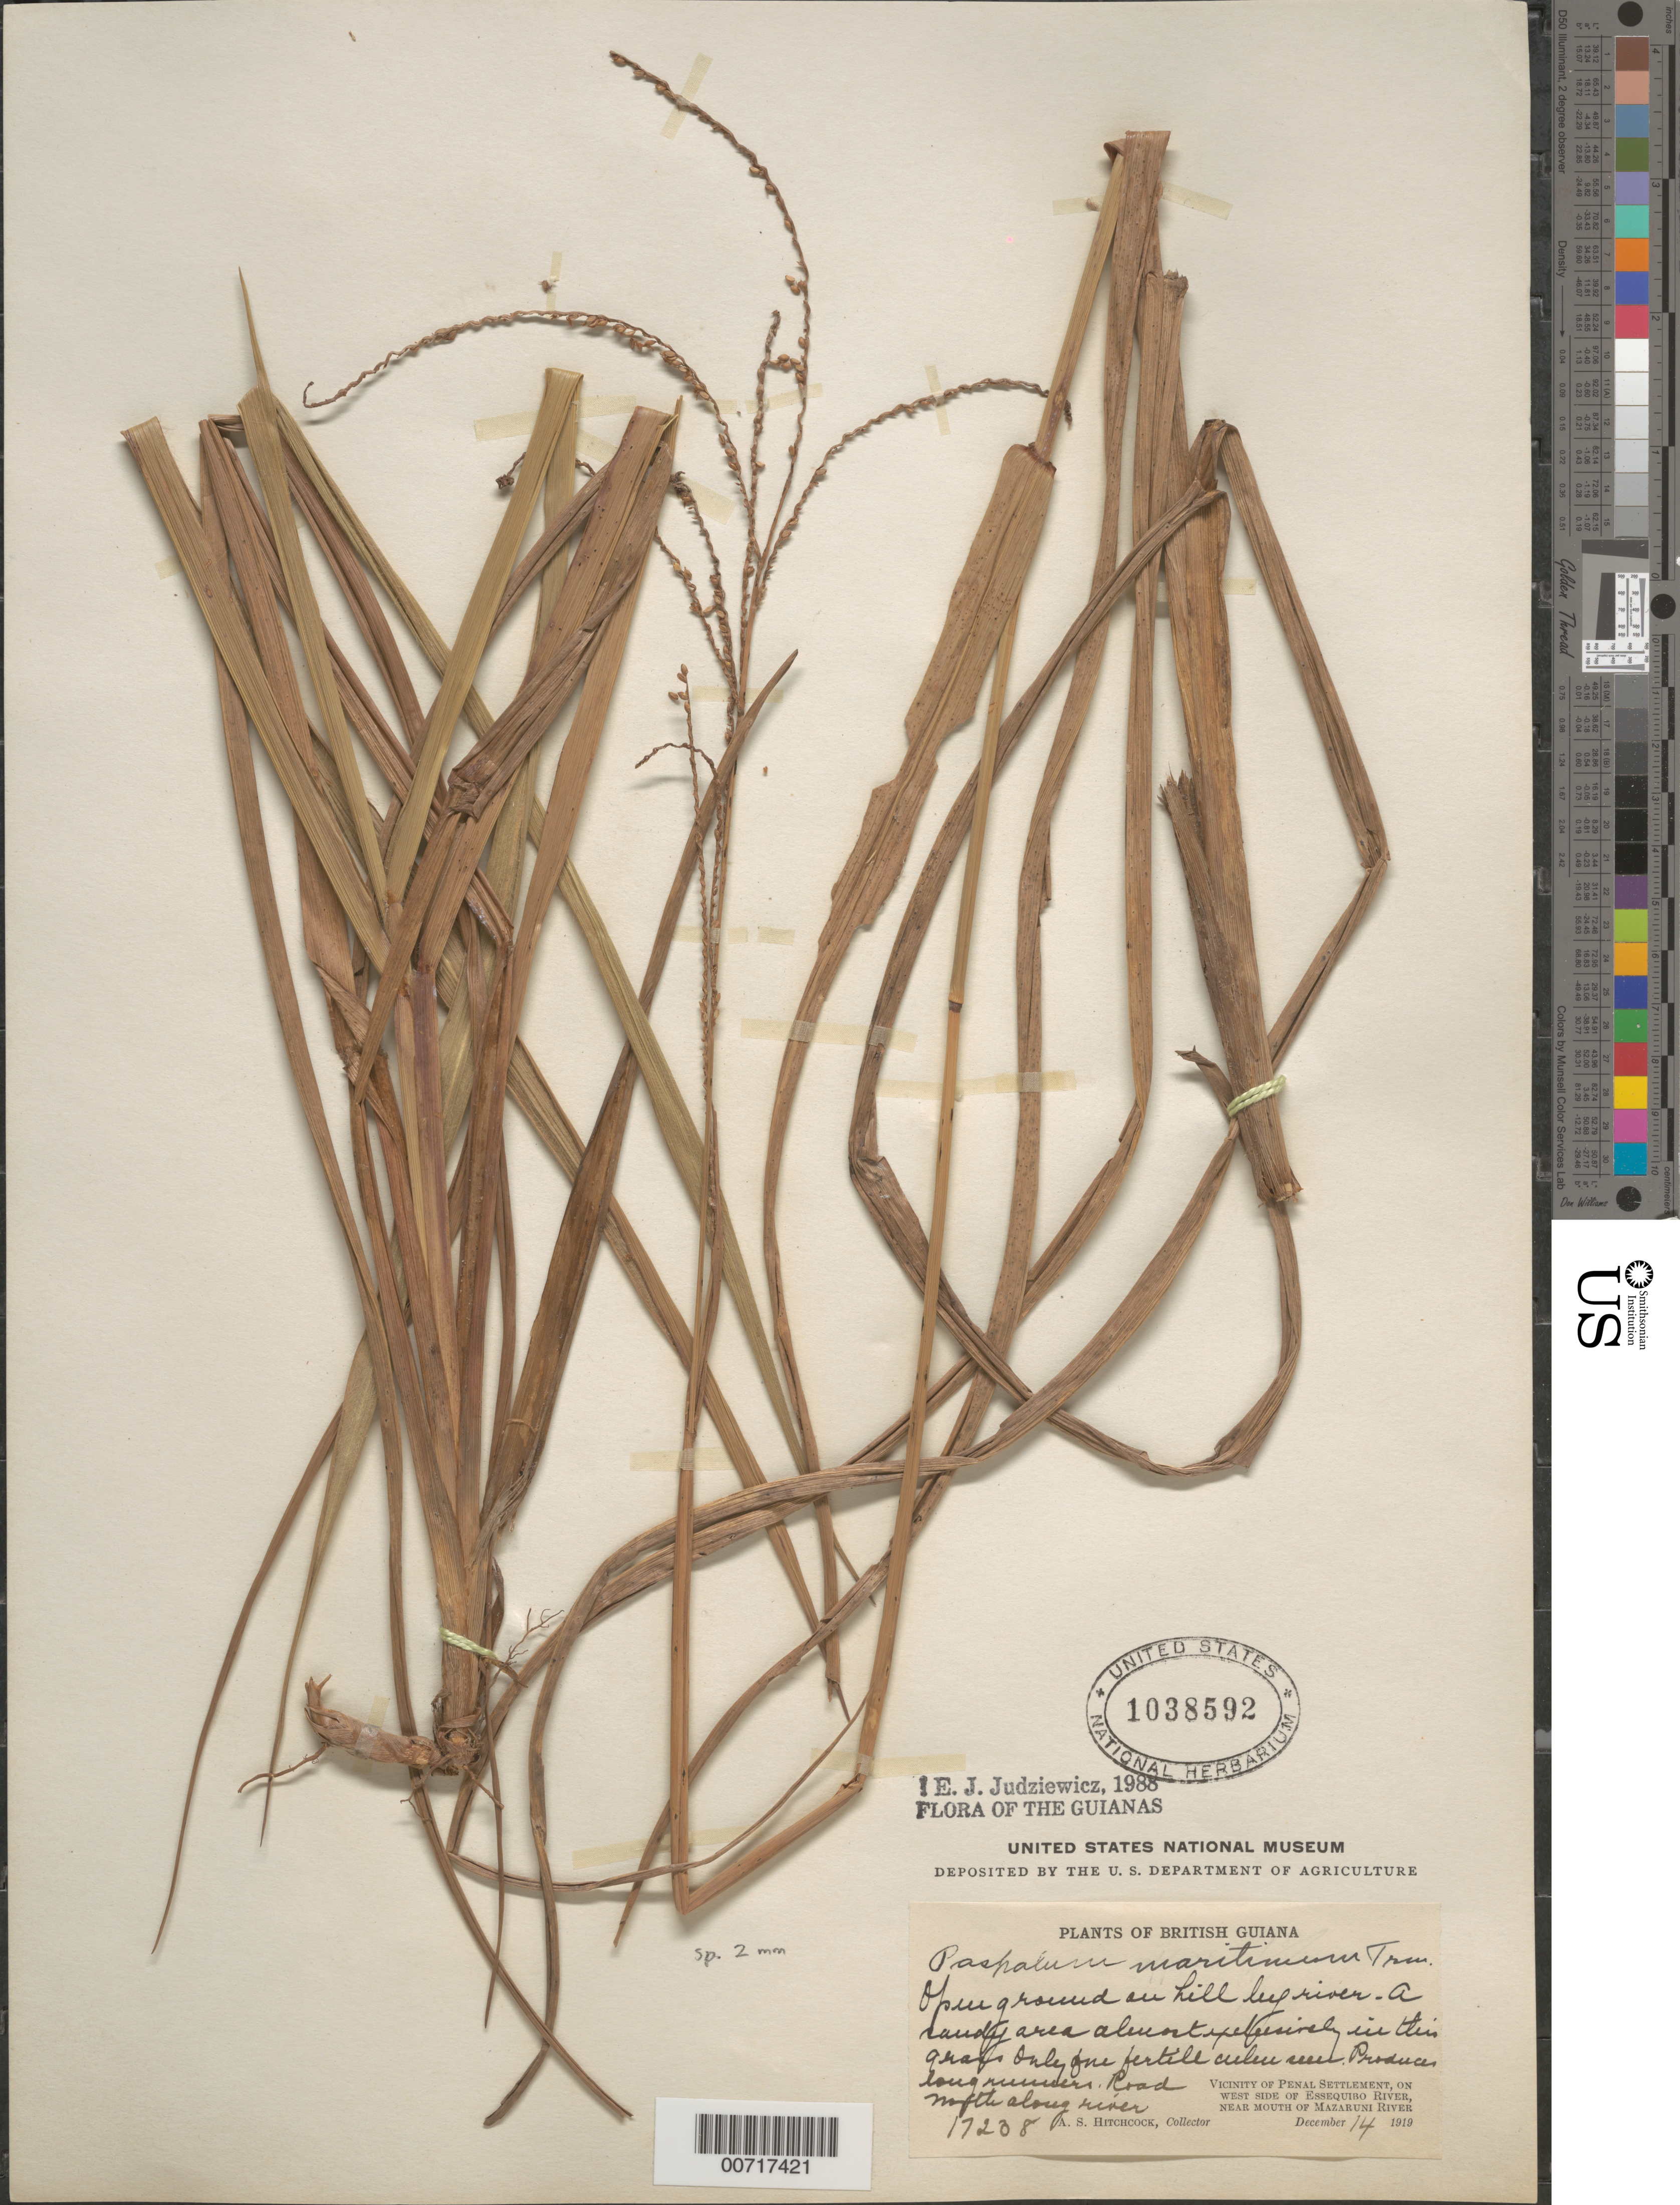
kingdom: Plantae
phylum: Tracheophyta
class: Liliopsida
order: Poales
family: Poaceae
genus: Paspalum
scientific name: Paspalum maritimum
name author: Trin.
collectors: A. S. Hitchcock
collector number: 17238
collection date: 1919-12-14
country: Guyana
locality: British Guiana. Vicinity of Penal Settlement, on west side of Essequibo River, near mouth of Mazaruni River.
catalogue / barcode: US 1038592